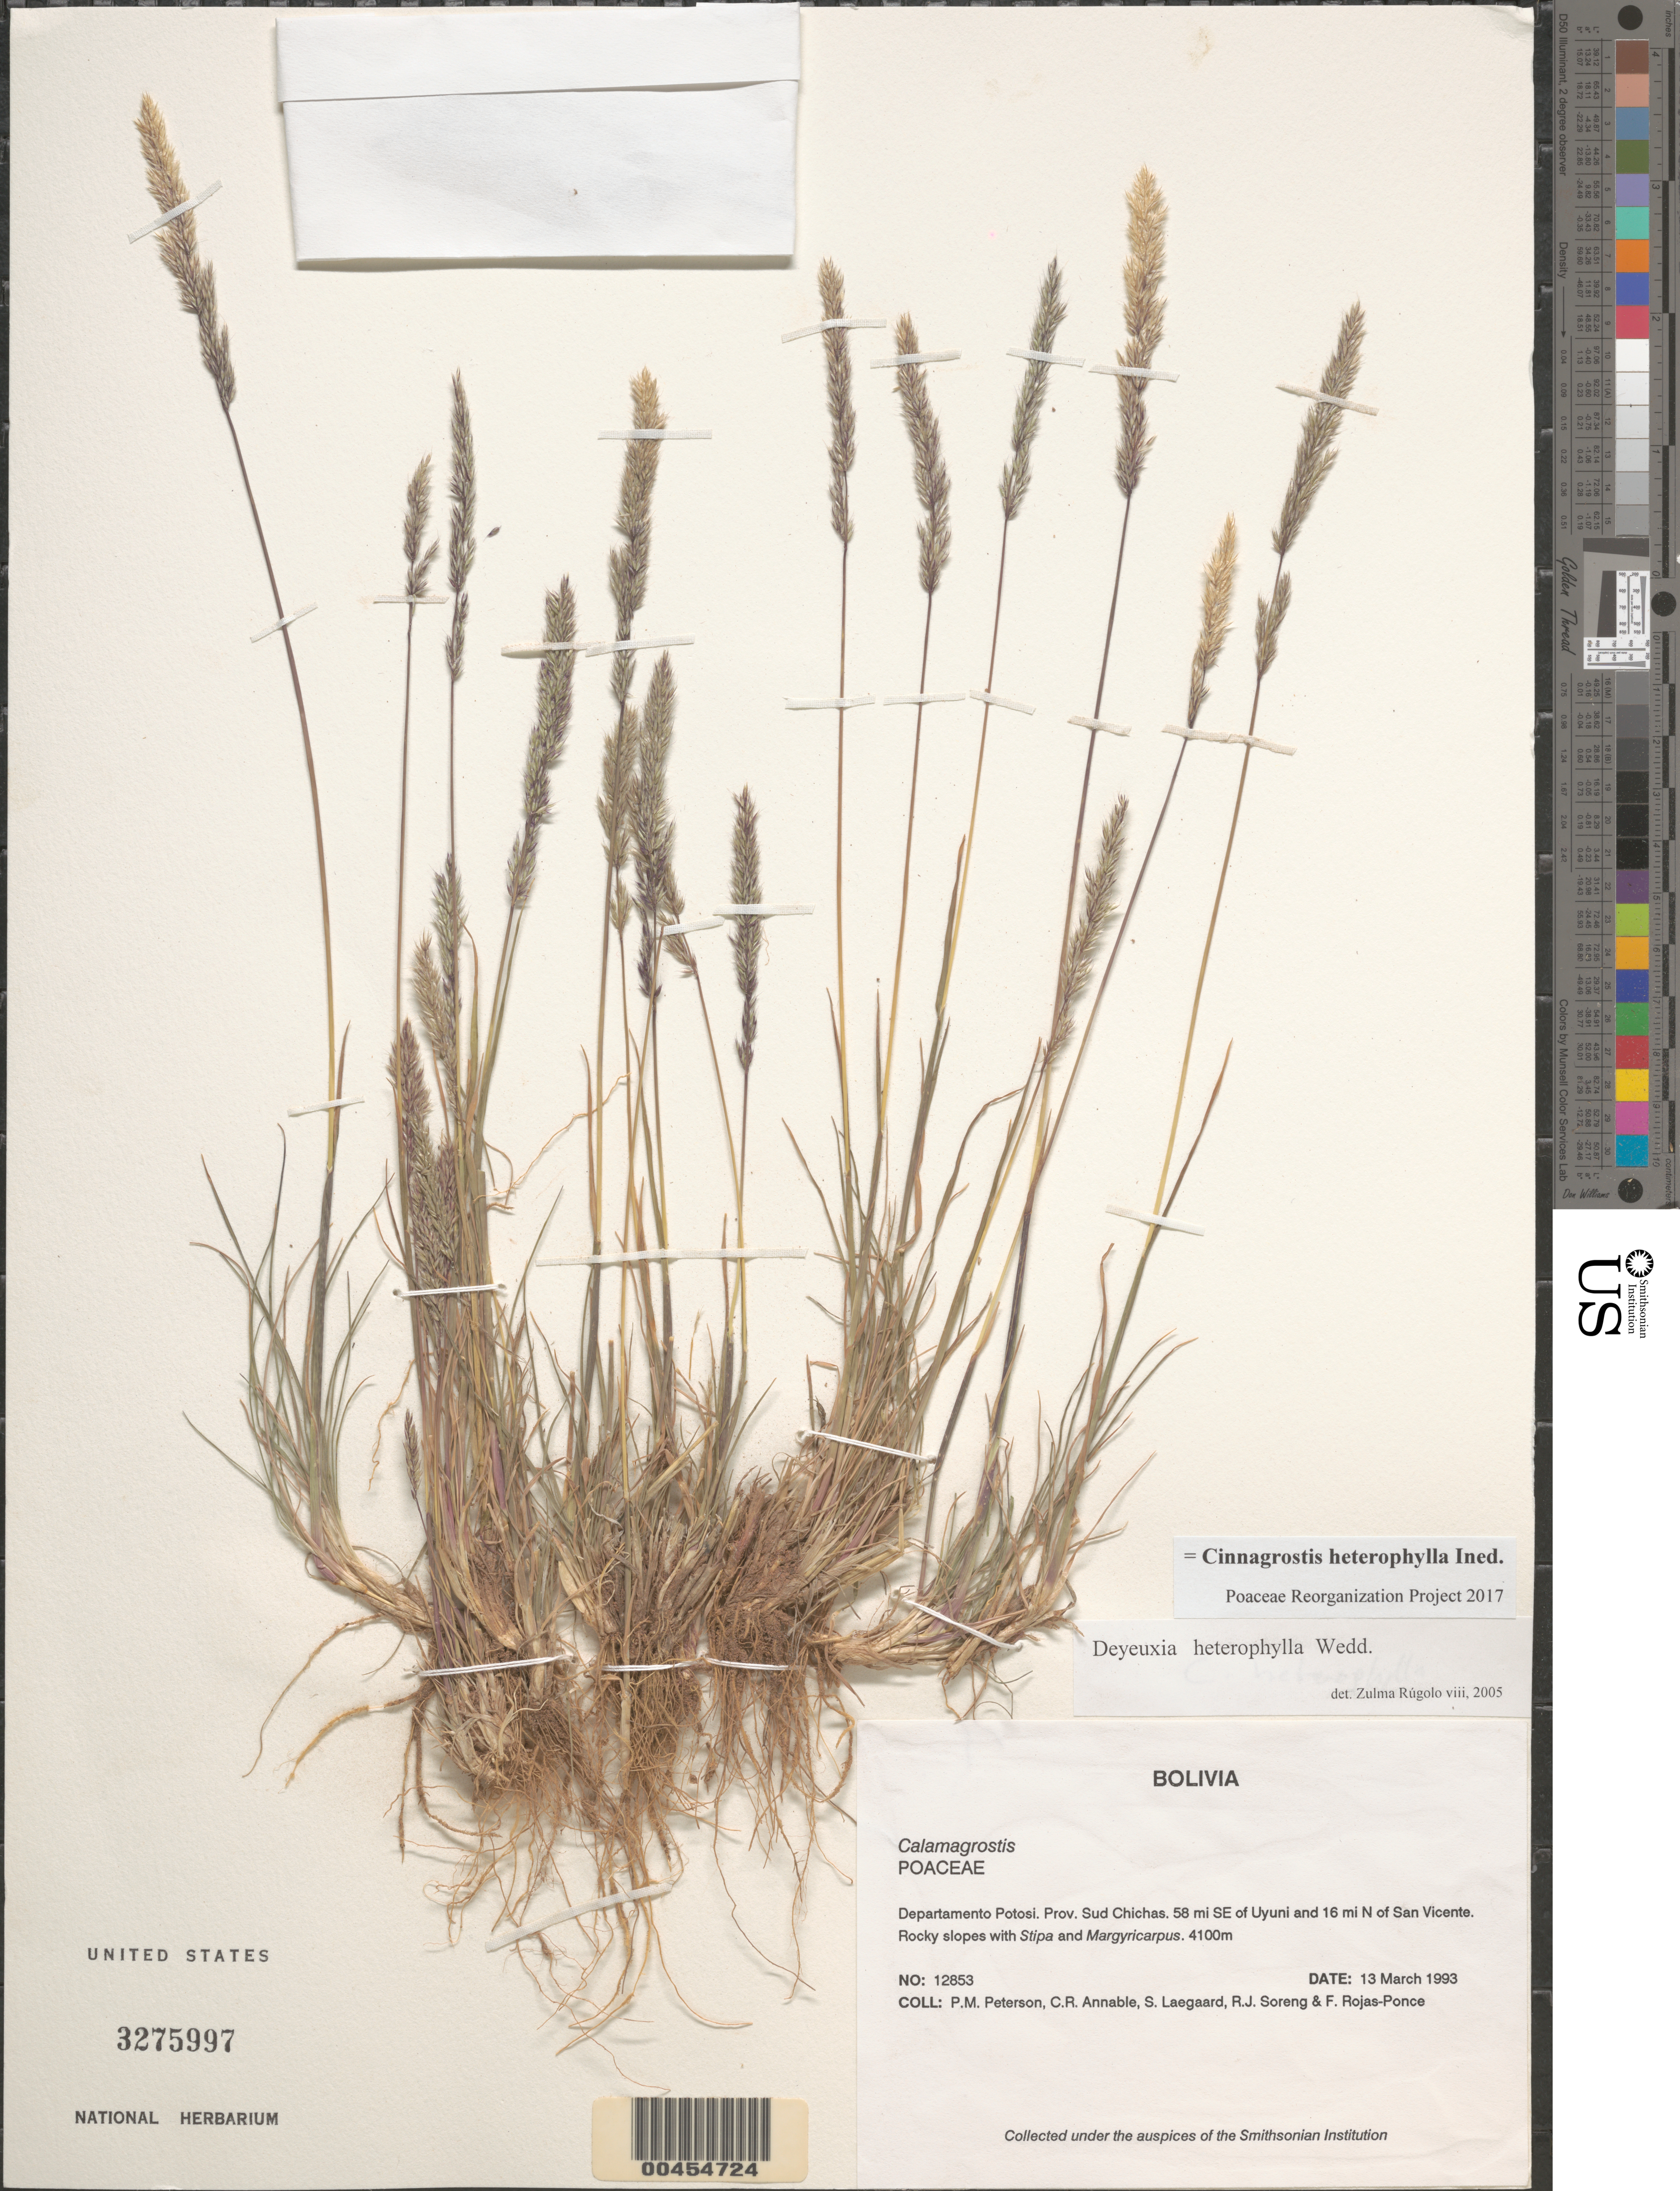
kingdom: Plantae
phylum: Tracheophyta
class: Liliopsida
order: Poales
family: Poaceae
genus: Cinnagrostis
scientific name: Cinnagrostis heterophylla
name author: (Wedd.) P.M. Peterson et al.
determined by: Poaceae Reorganization Project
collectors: P. M. Peterson, C. R. Annable, S. Lægaard, R. J. Soreng & F. Rojas-Ponce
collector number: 12853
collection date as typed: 13 Mar 1993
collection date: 1993-03-13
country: Bolivia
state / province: Potosí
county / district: Sud Chichas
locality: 58 mi SE of Uyuni and 16 mi N of San Vicente.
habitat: Rocky slopes with Stipa and Margyricarpus.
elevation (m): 4100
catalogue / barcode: US 3275997